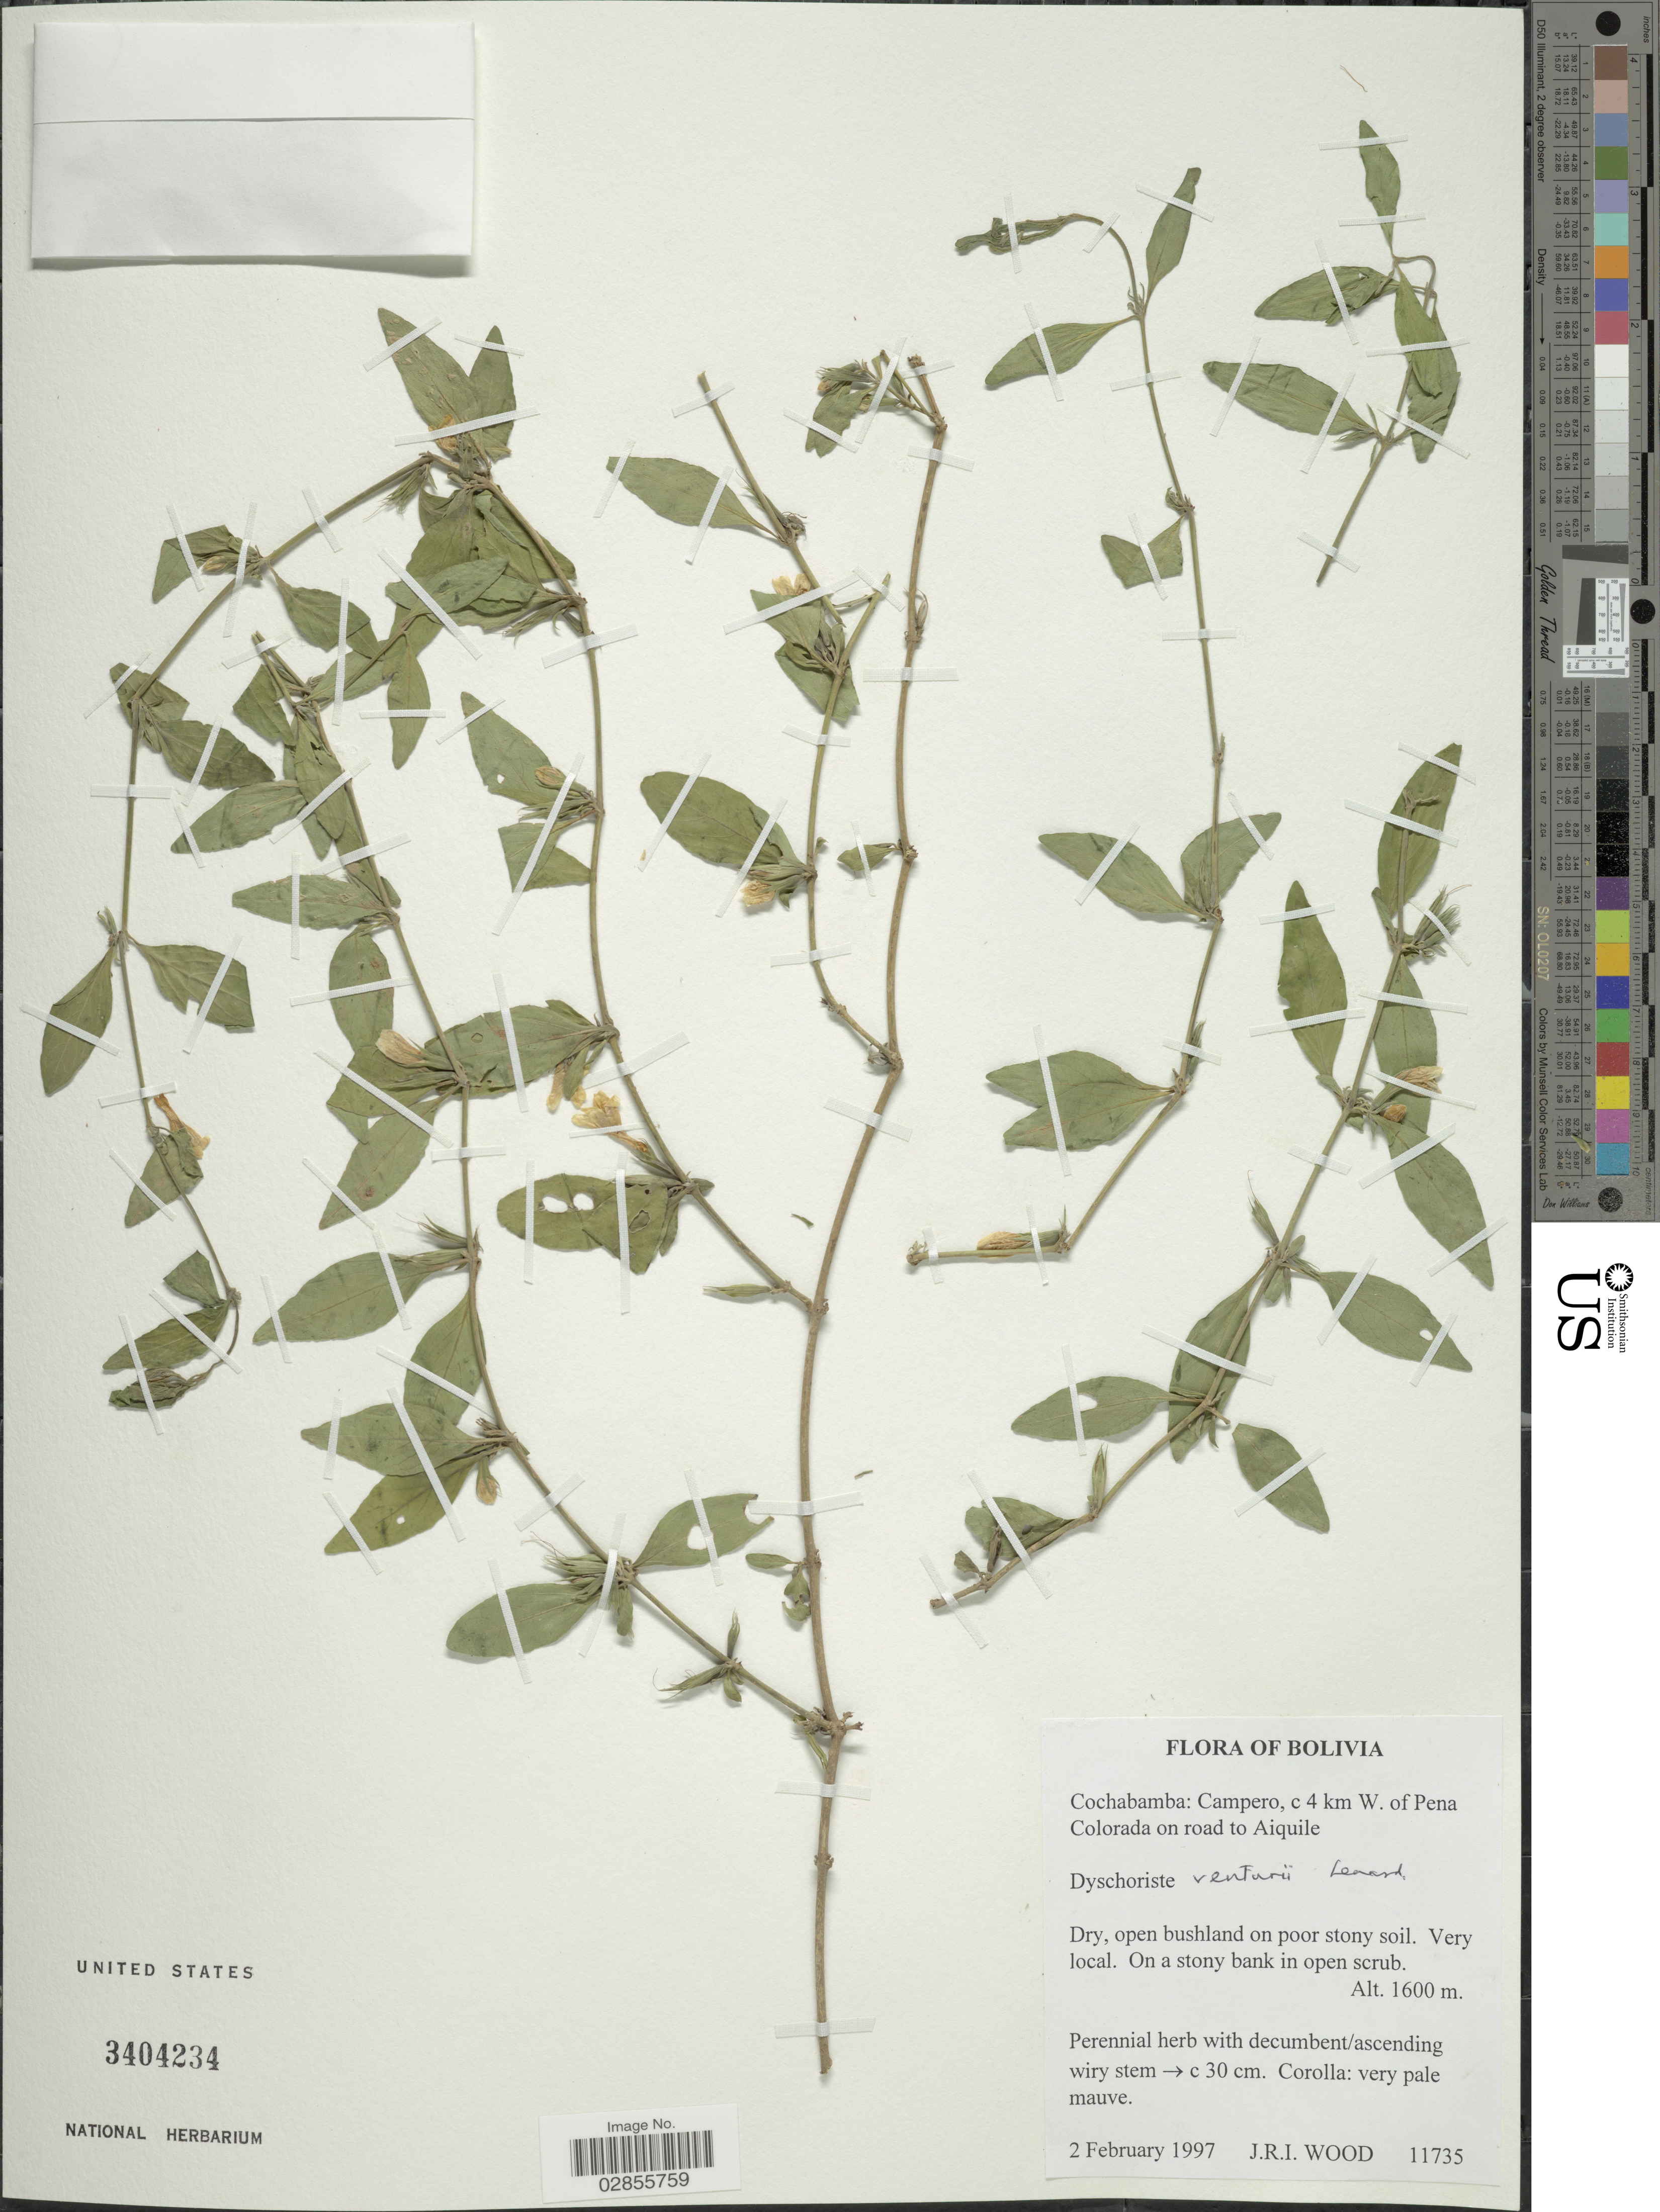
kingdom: Plantae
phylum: Tracheophyta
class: Magnoliopsida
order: Lamiales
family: Acanthaceae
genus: Dyschoriste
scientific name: Dyschoriste venturii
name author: Leonard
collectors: J. R. I. Wood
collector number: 11735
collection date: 1997-02-02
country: Bolivia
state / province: Cochabamba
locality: Campero, c. 4 km W. of Pena Colorada on road to Aiquile.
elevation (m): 1600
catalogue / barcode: US 3404234